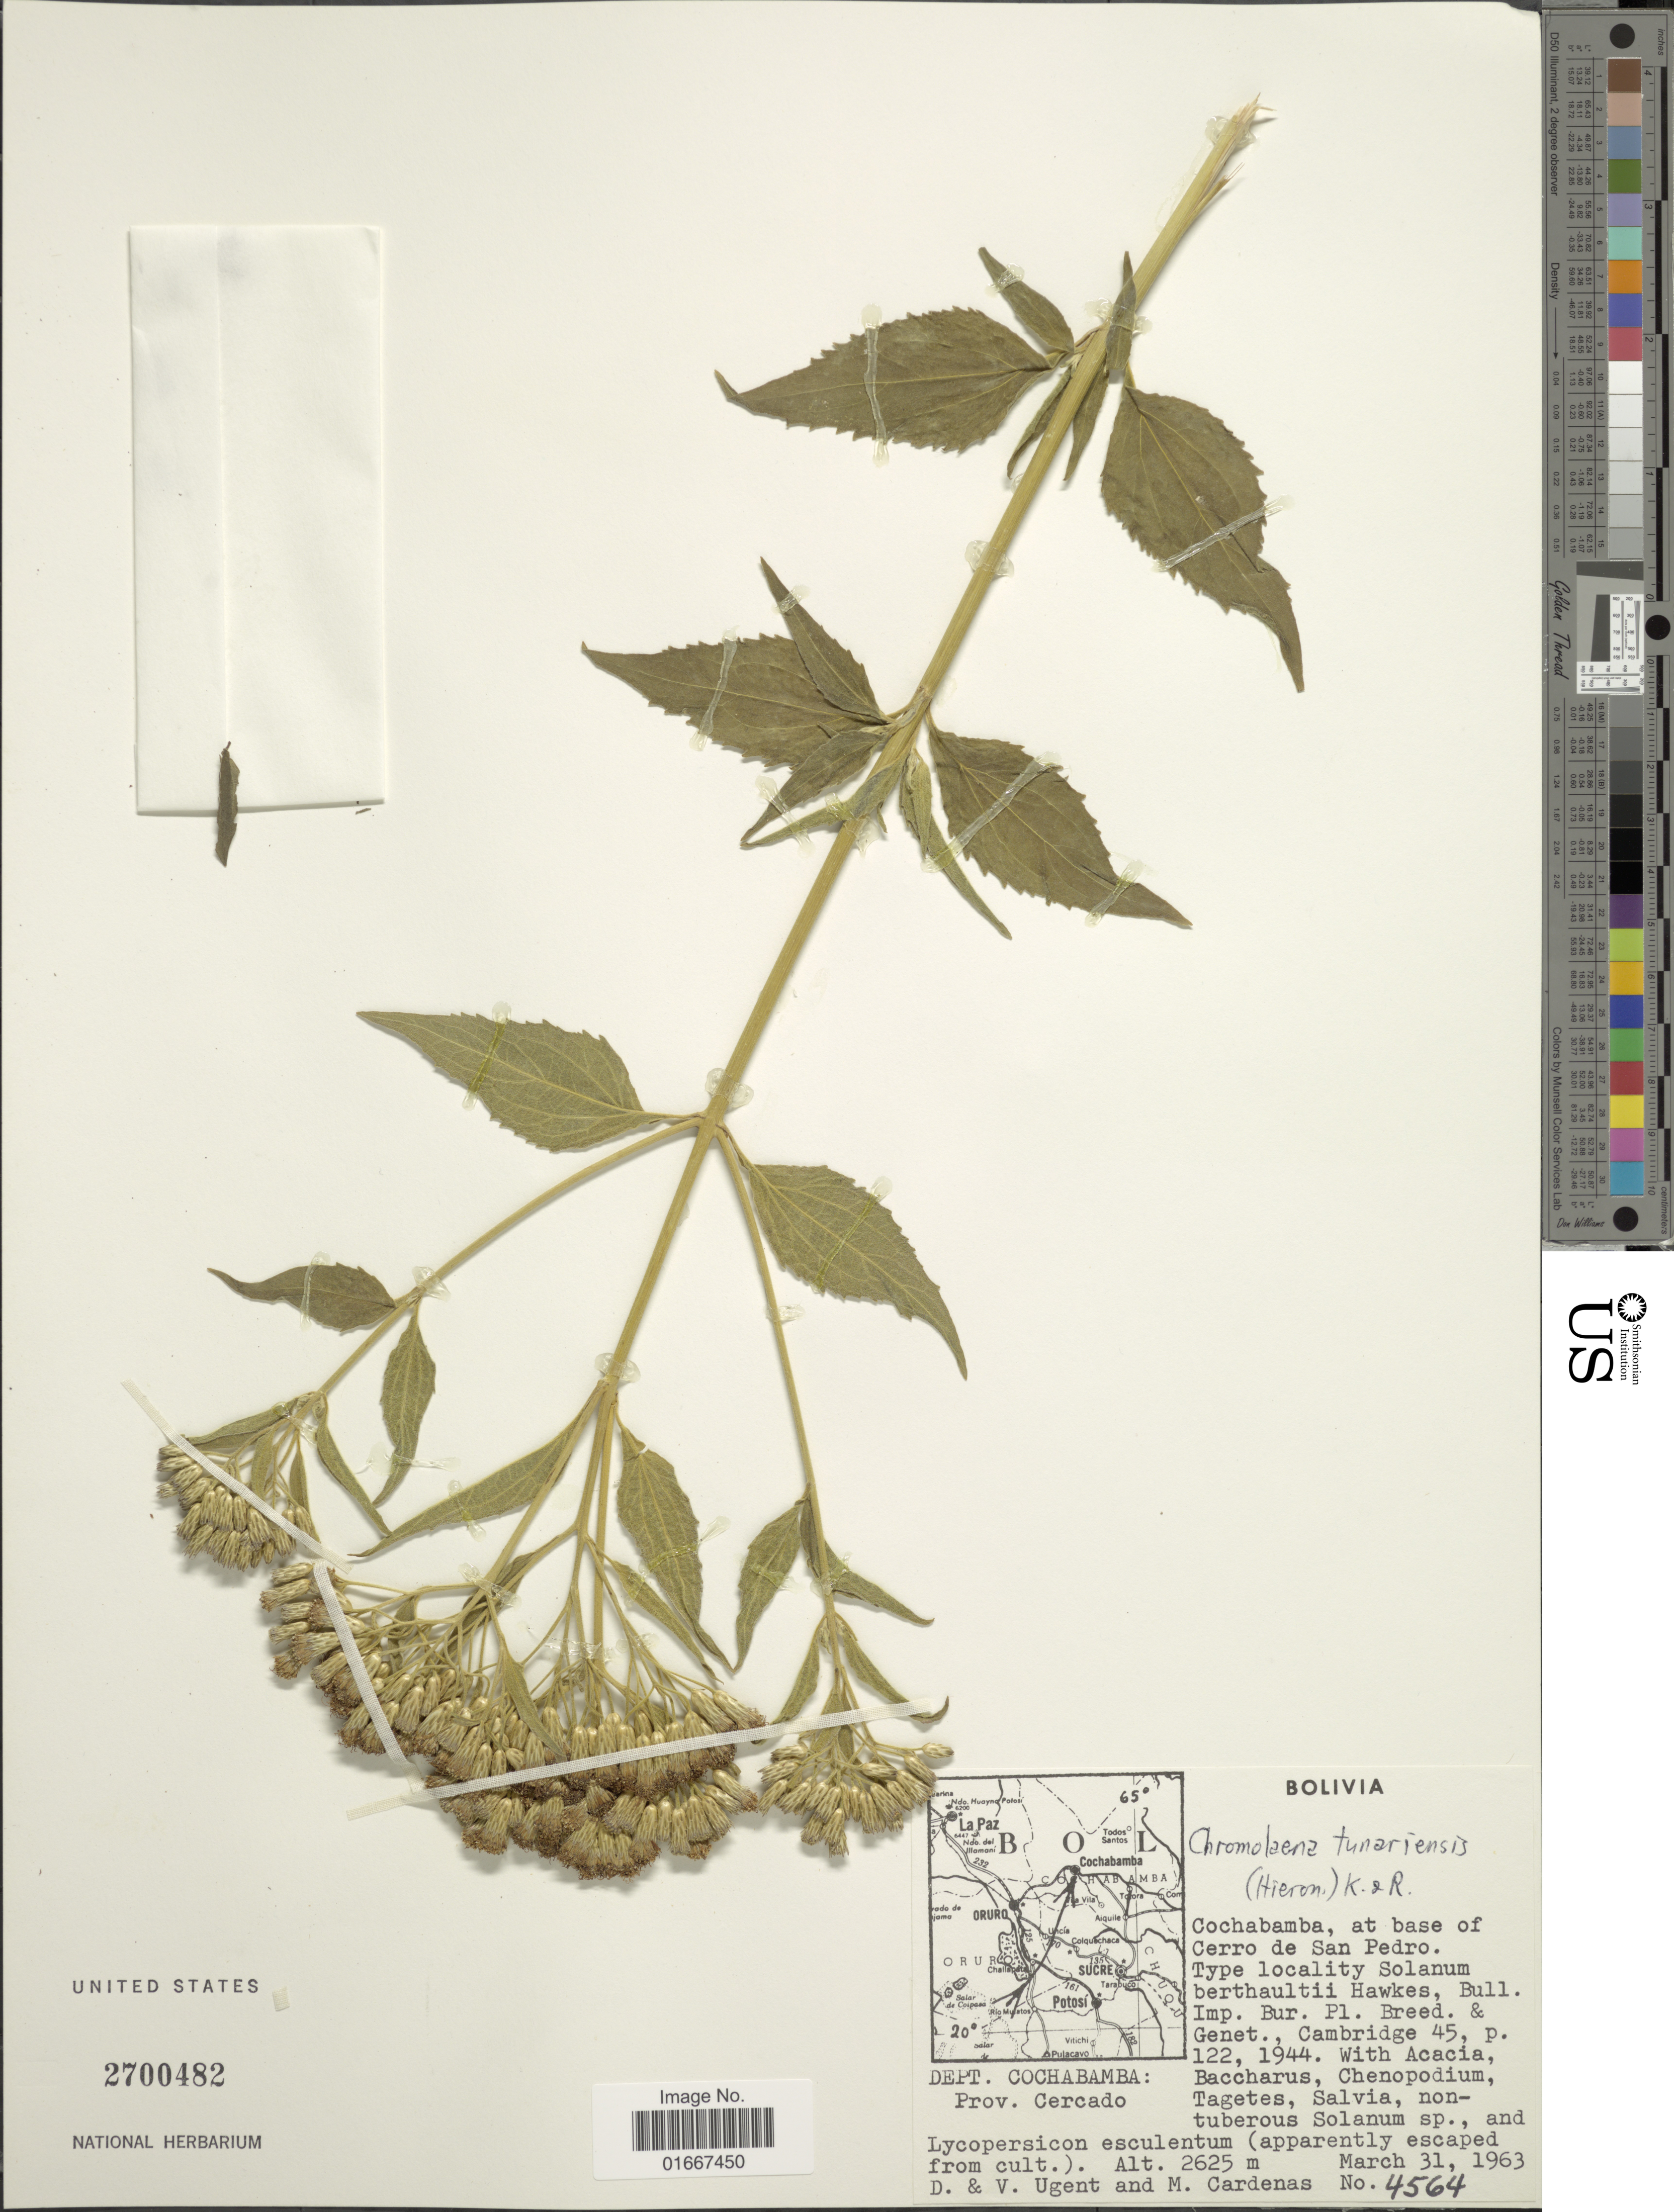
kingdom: Plantae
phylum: Tracheophyta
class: Magnoliopsida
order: Asterales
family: Asteraceae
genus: Chromolaena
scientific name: Chromolaena tunariensis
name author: (Hieron.) R.M. King & H. Rob.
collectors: D. Ugent & M. Cárdenas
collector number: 4564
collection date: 1963-03-31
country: Bolivia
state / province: Cochabamba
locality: At base of Cerro de San Pedro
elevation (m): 2625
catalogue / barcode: US 2700482